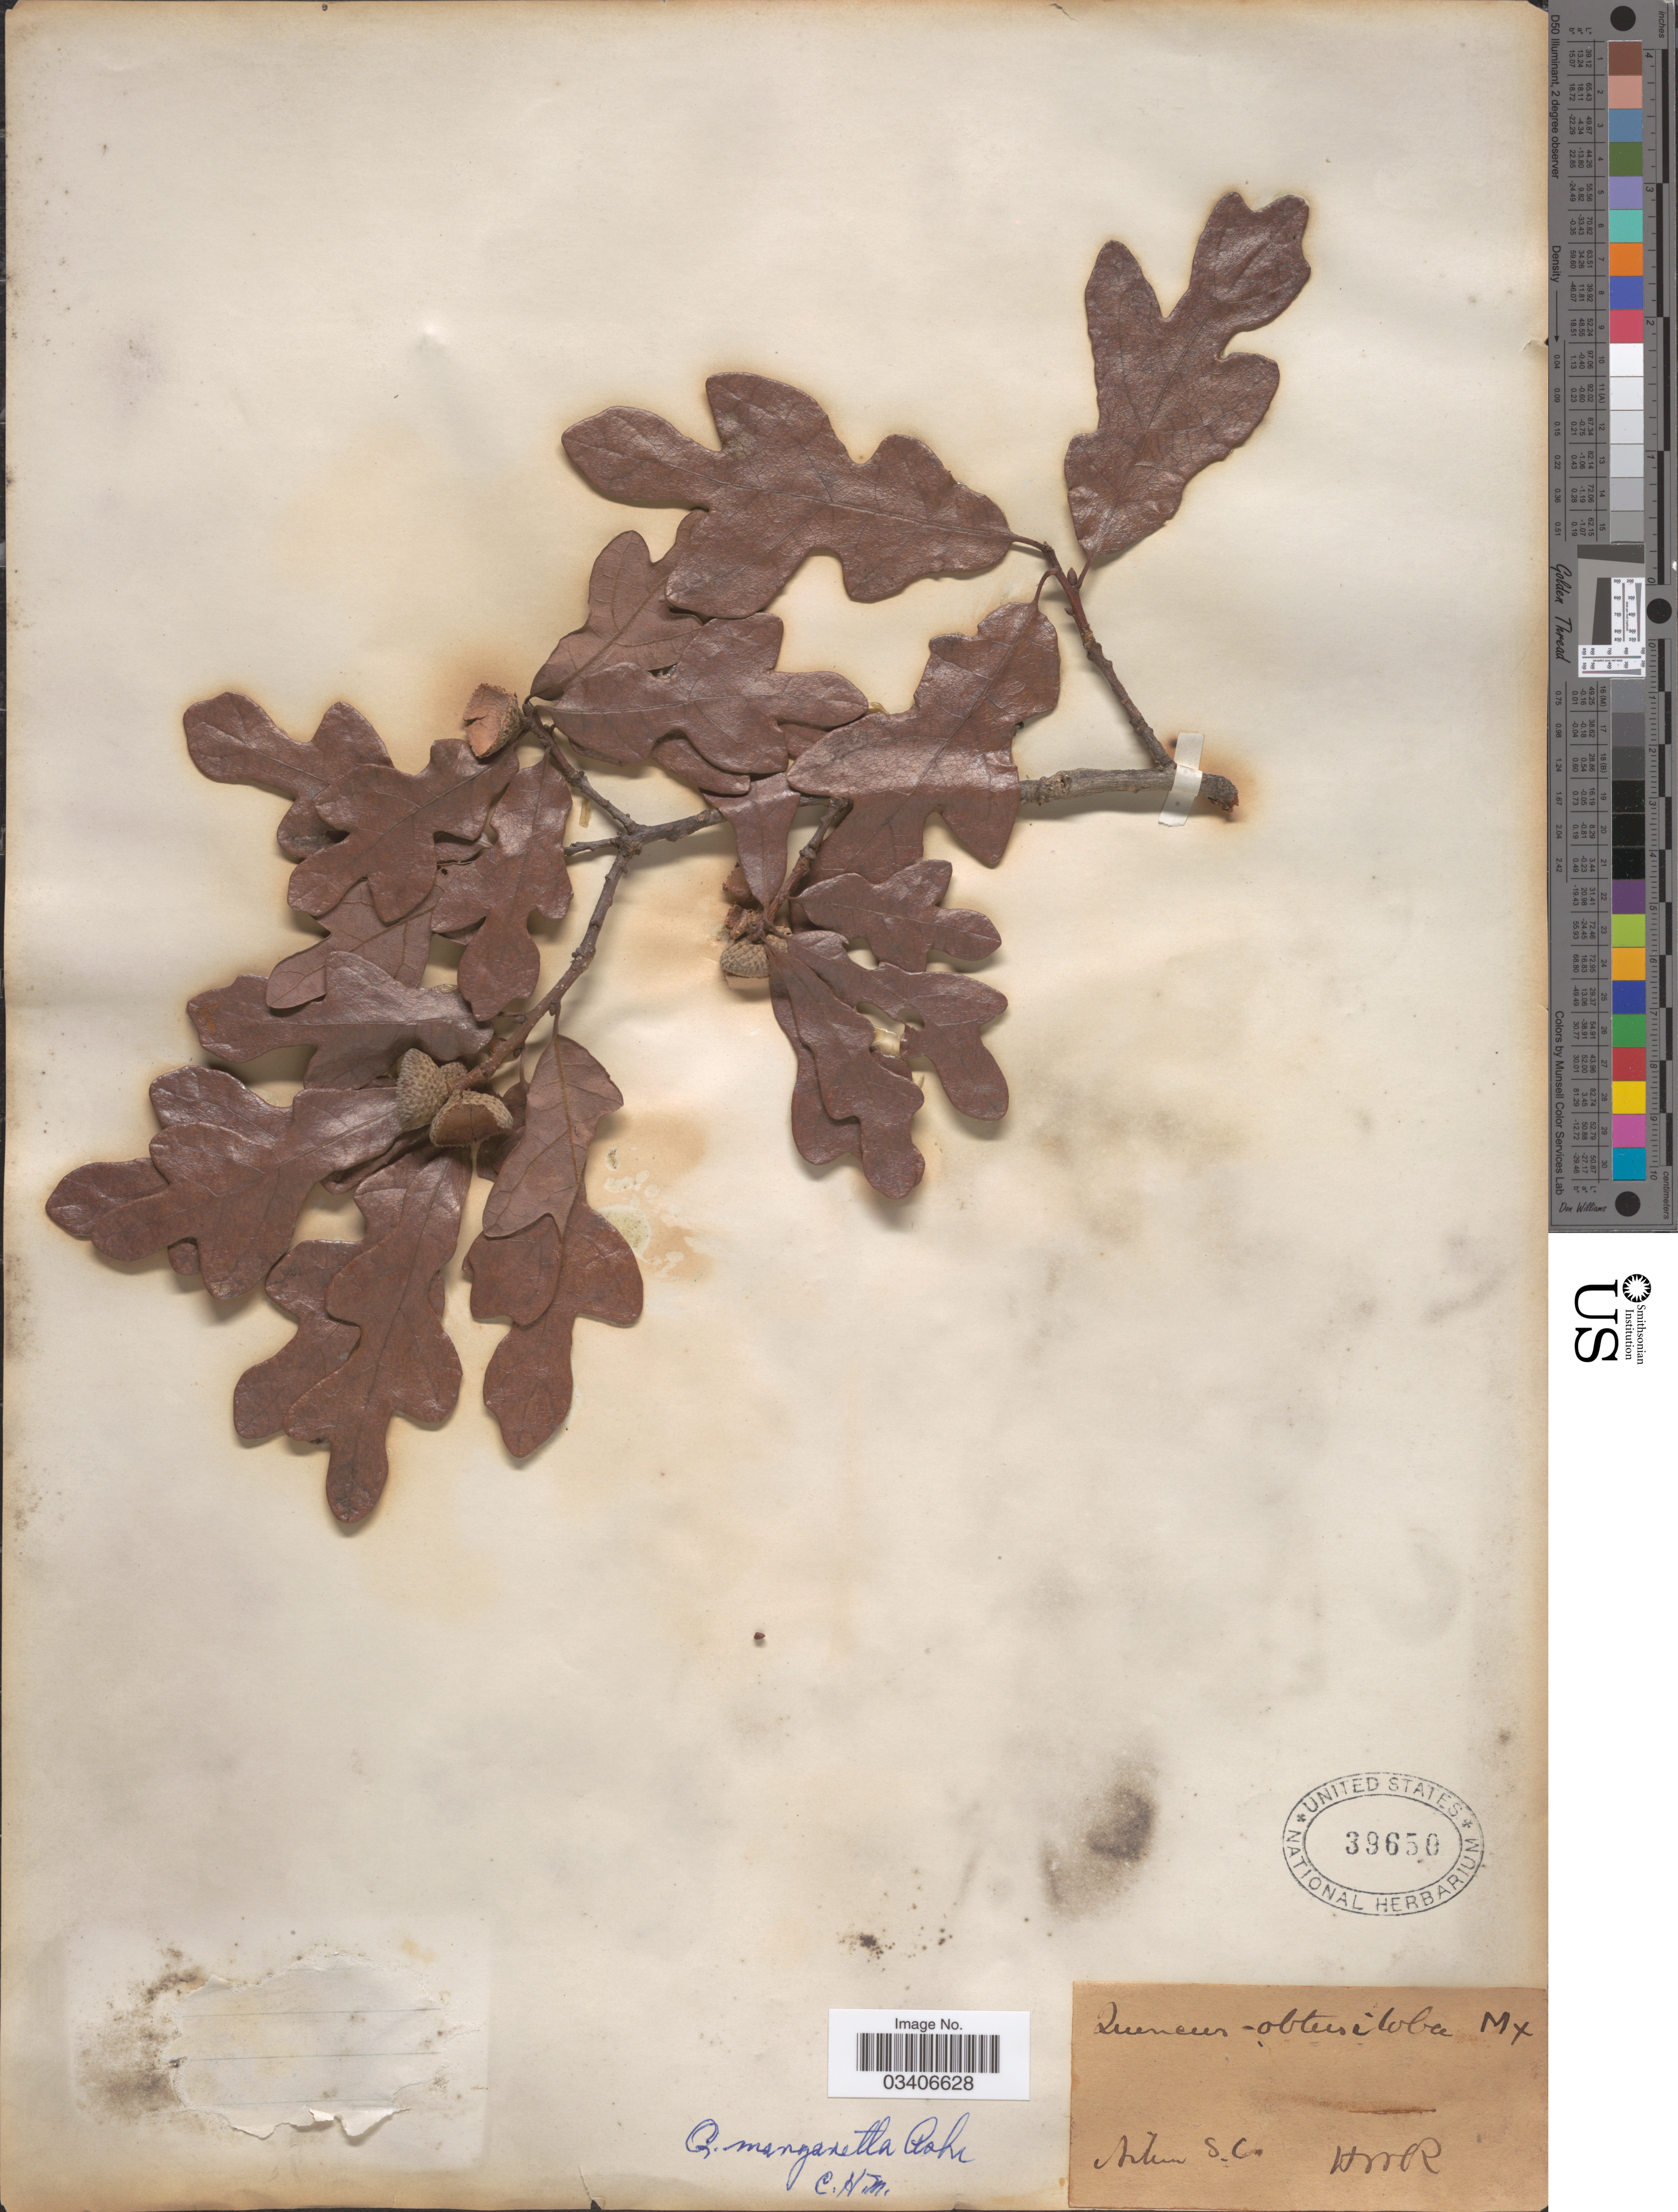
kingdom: Plantae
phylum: Tracheophyta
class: Magnoliopsida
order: Fagales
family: Fagaceae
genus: Quercus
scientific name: Quercus margarettae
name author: Ashe ex Small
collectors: H. N. R.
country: United States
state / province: South Carolina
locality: Aiken.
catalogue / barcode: US 39650